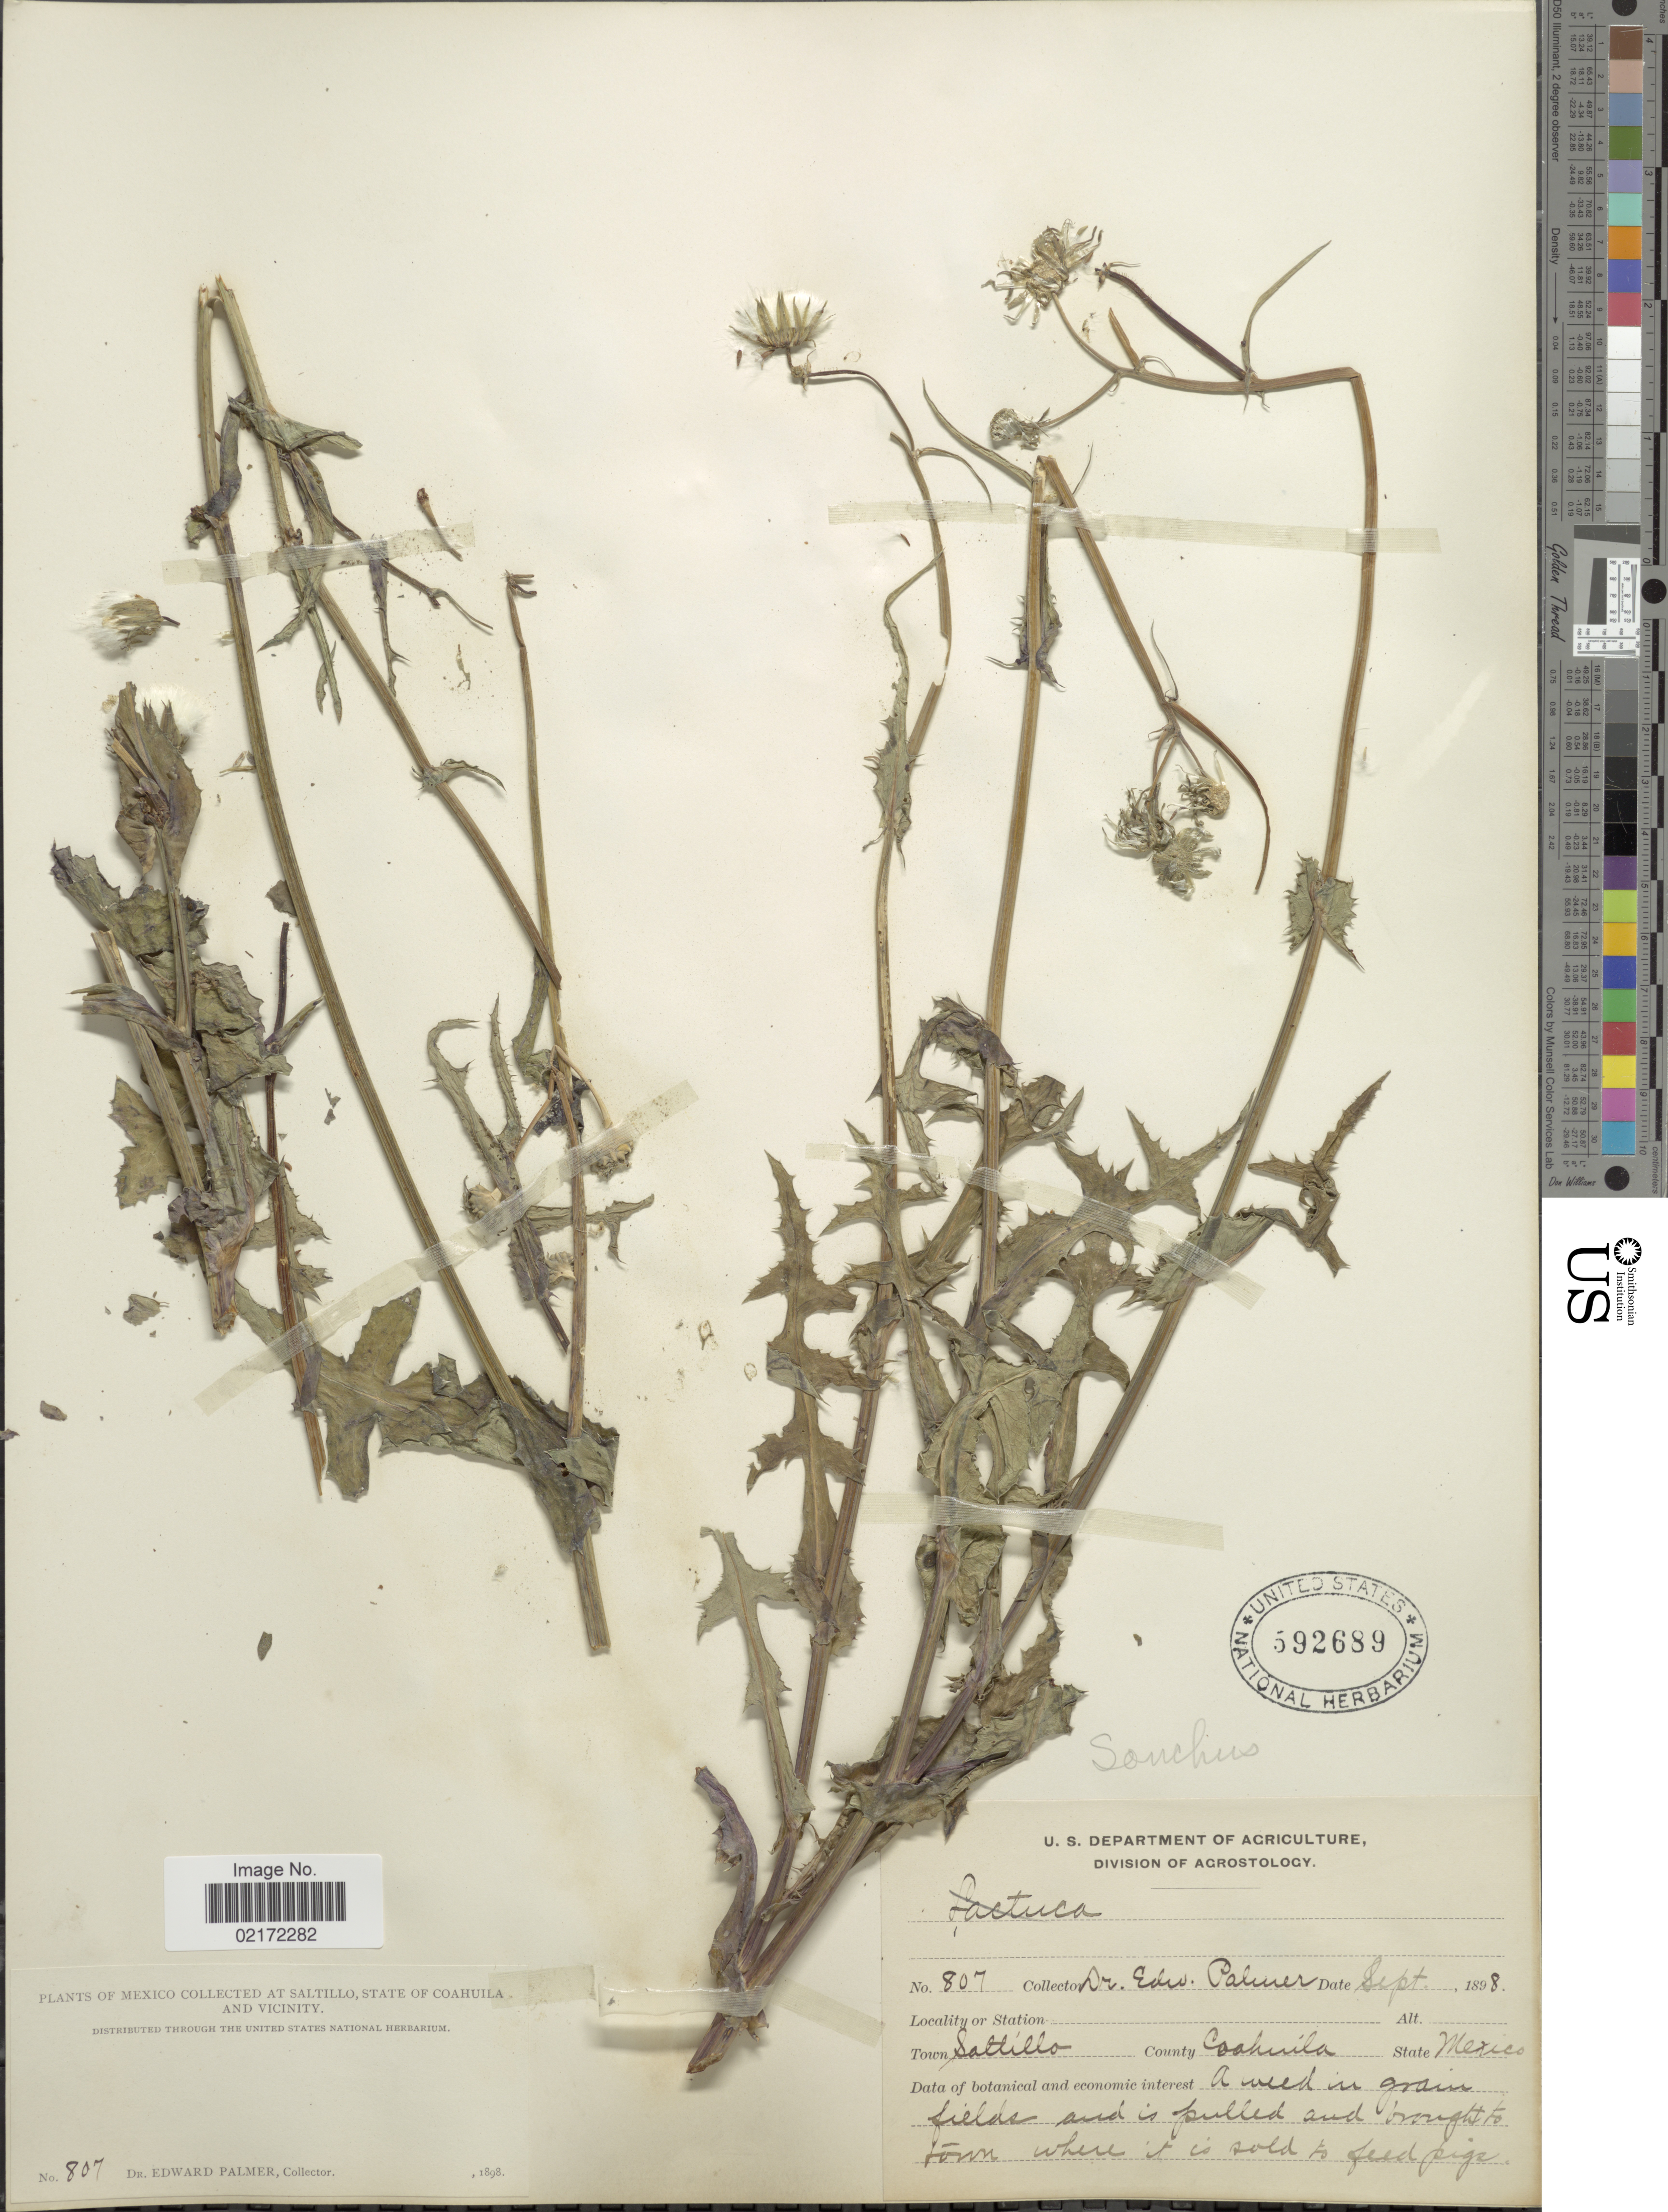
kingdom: Plantae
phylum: Tracheophyta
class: Magnoliopsida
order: Asterales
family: Asteraceae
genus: Sonchus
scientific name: Sonchus sp.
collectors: E. Palmer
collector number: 807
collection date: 1898-09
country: Mexico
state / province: Coahuila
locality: Town Saltillo. County Coahuila. State Mexico.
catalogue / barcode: US 592689